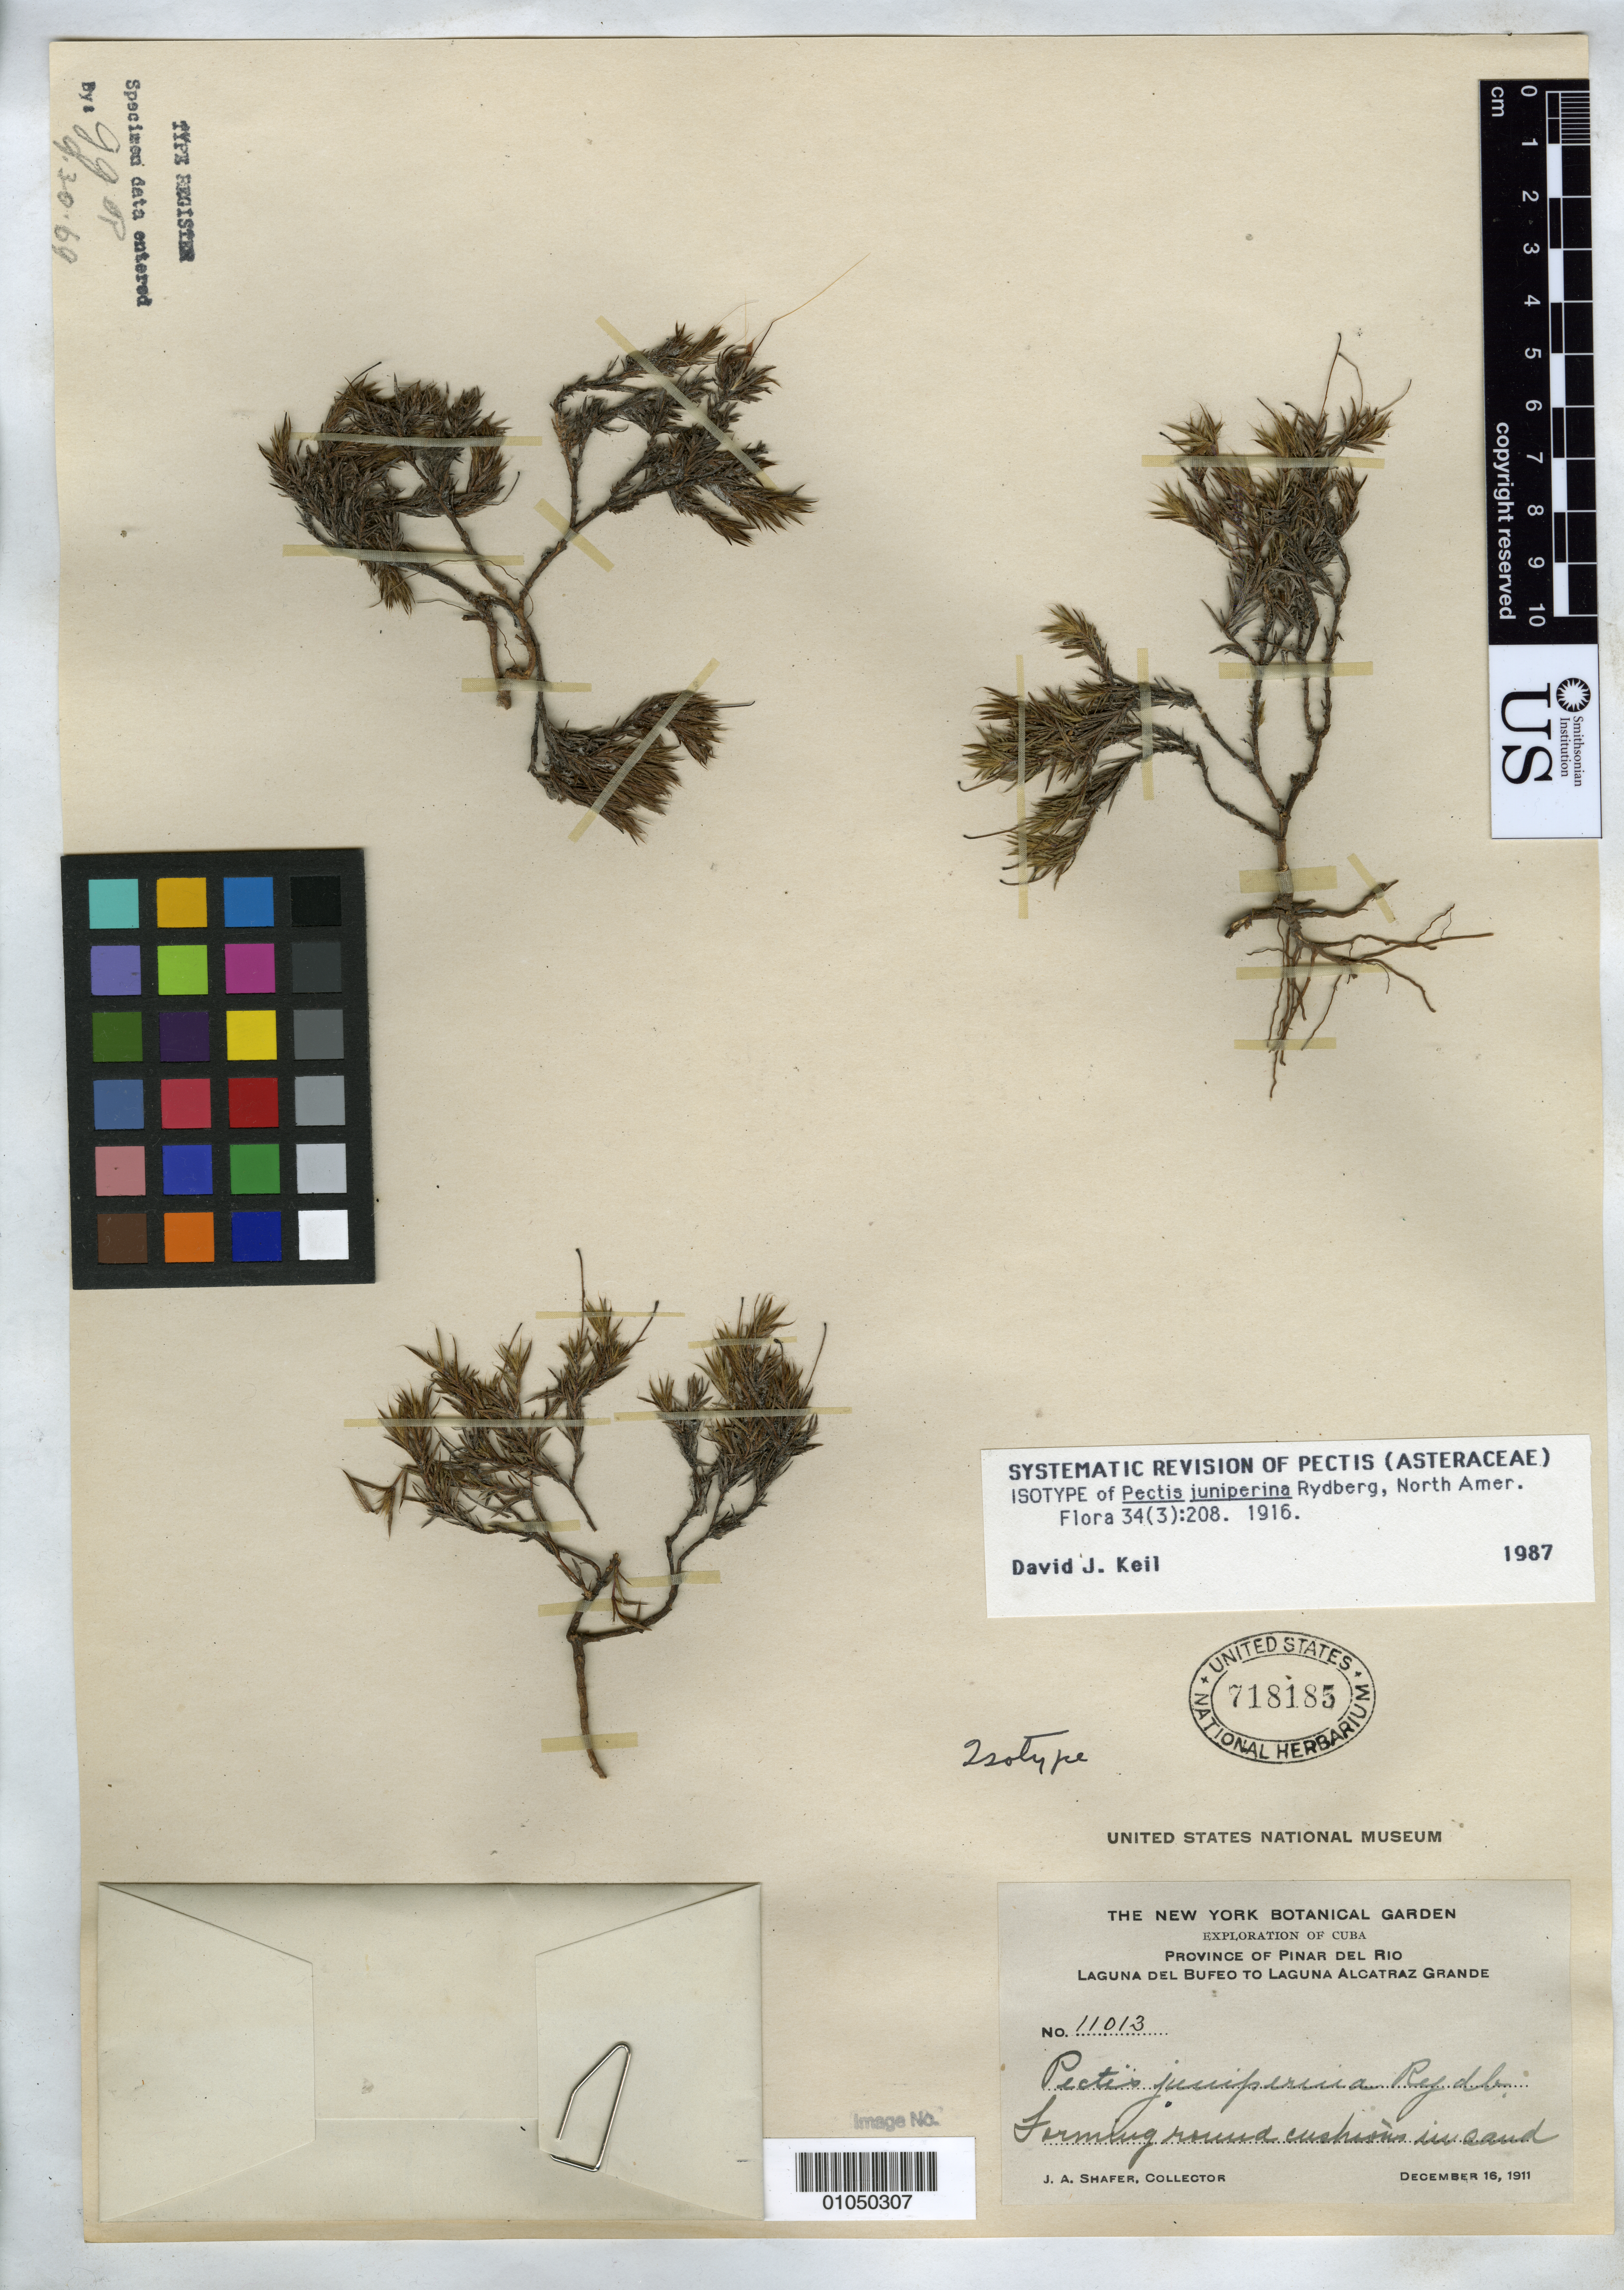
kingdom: Plantae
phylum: Tracheophyta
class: Magnoliopsida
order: Asterales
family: Asteraceae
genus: Pectis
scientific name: Pectis juniperina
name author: Rydb.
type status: Isotype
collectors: J. A. Shafer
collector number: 11013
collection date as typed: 16 Dec 1911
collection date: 1911-12-16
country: Cuba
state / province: Pinar del Río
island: Greater Antilles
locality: Between Laguna del Bufeo and Laguna Alcatraz Grande.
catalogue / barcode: US 718185